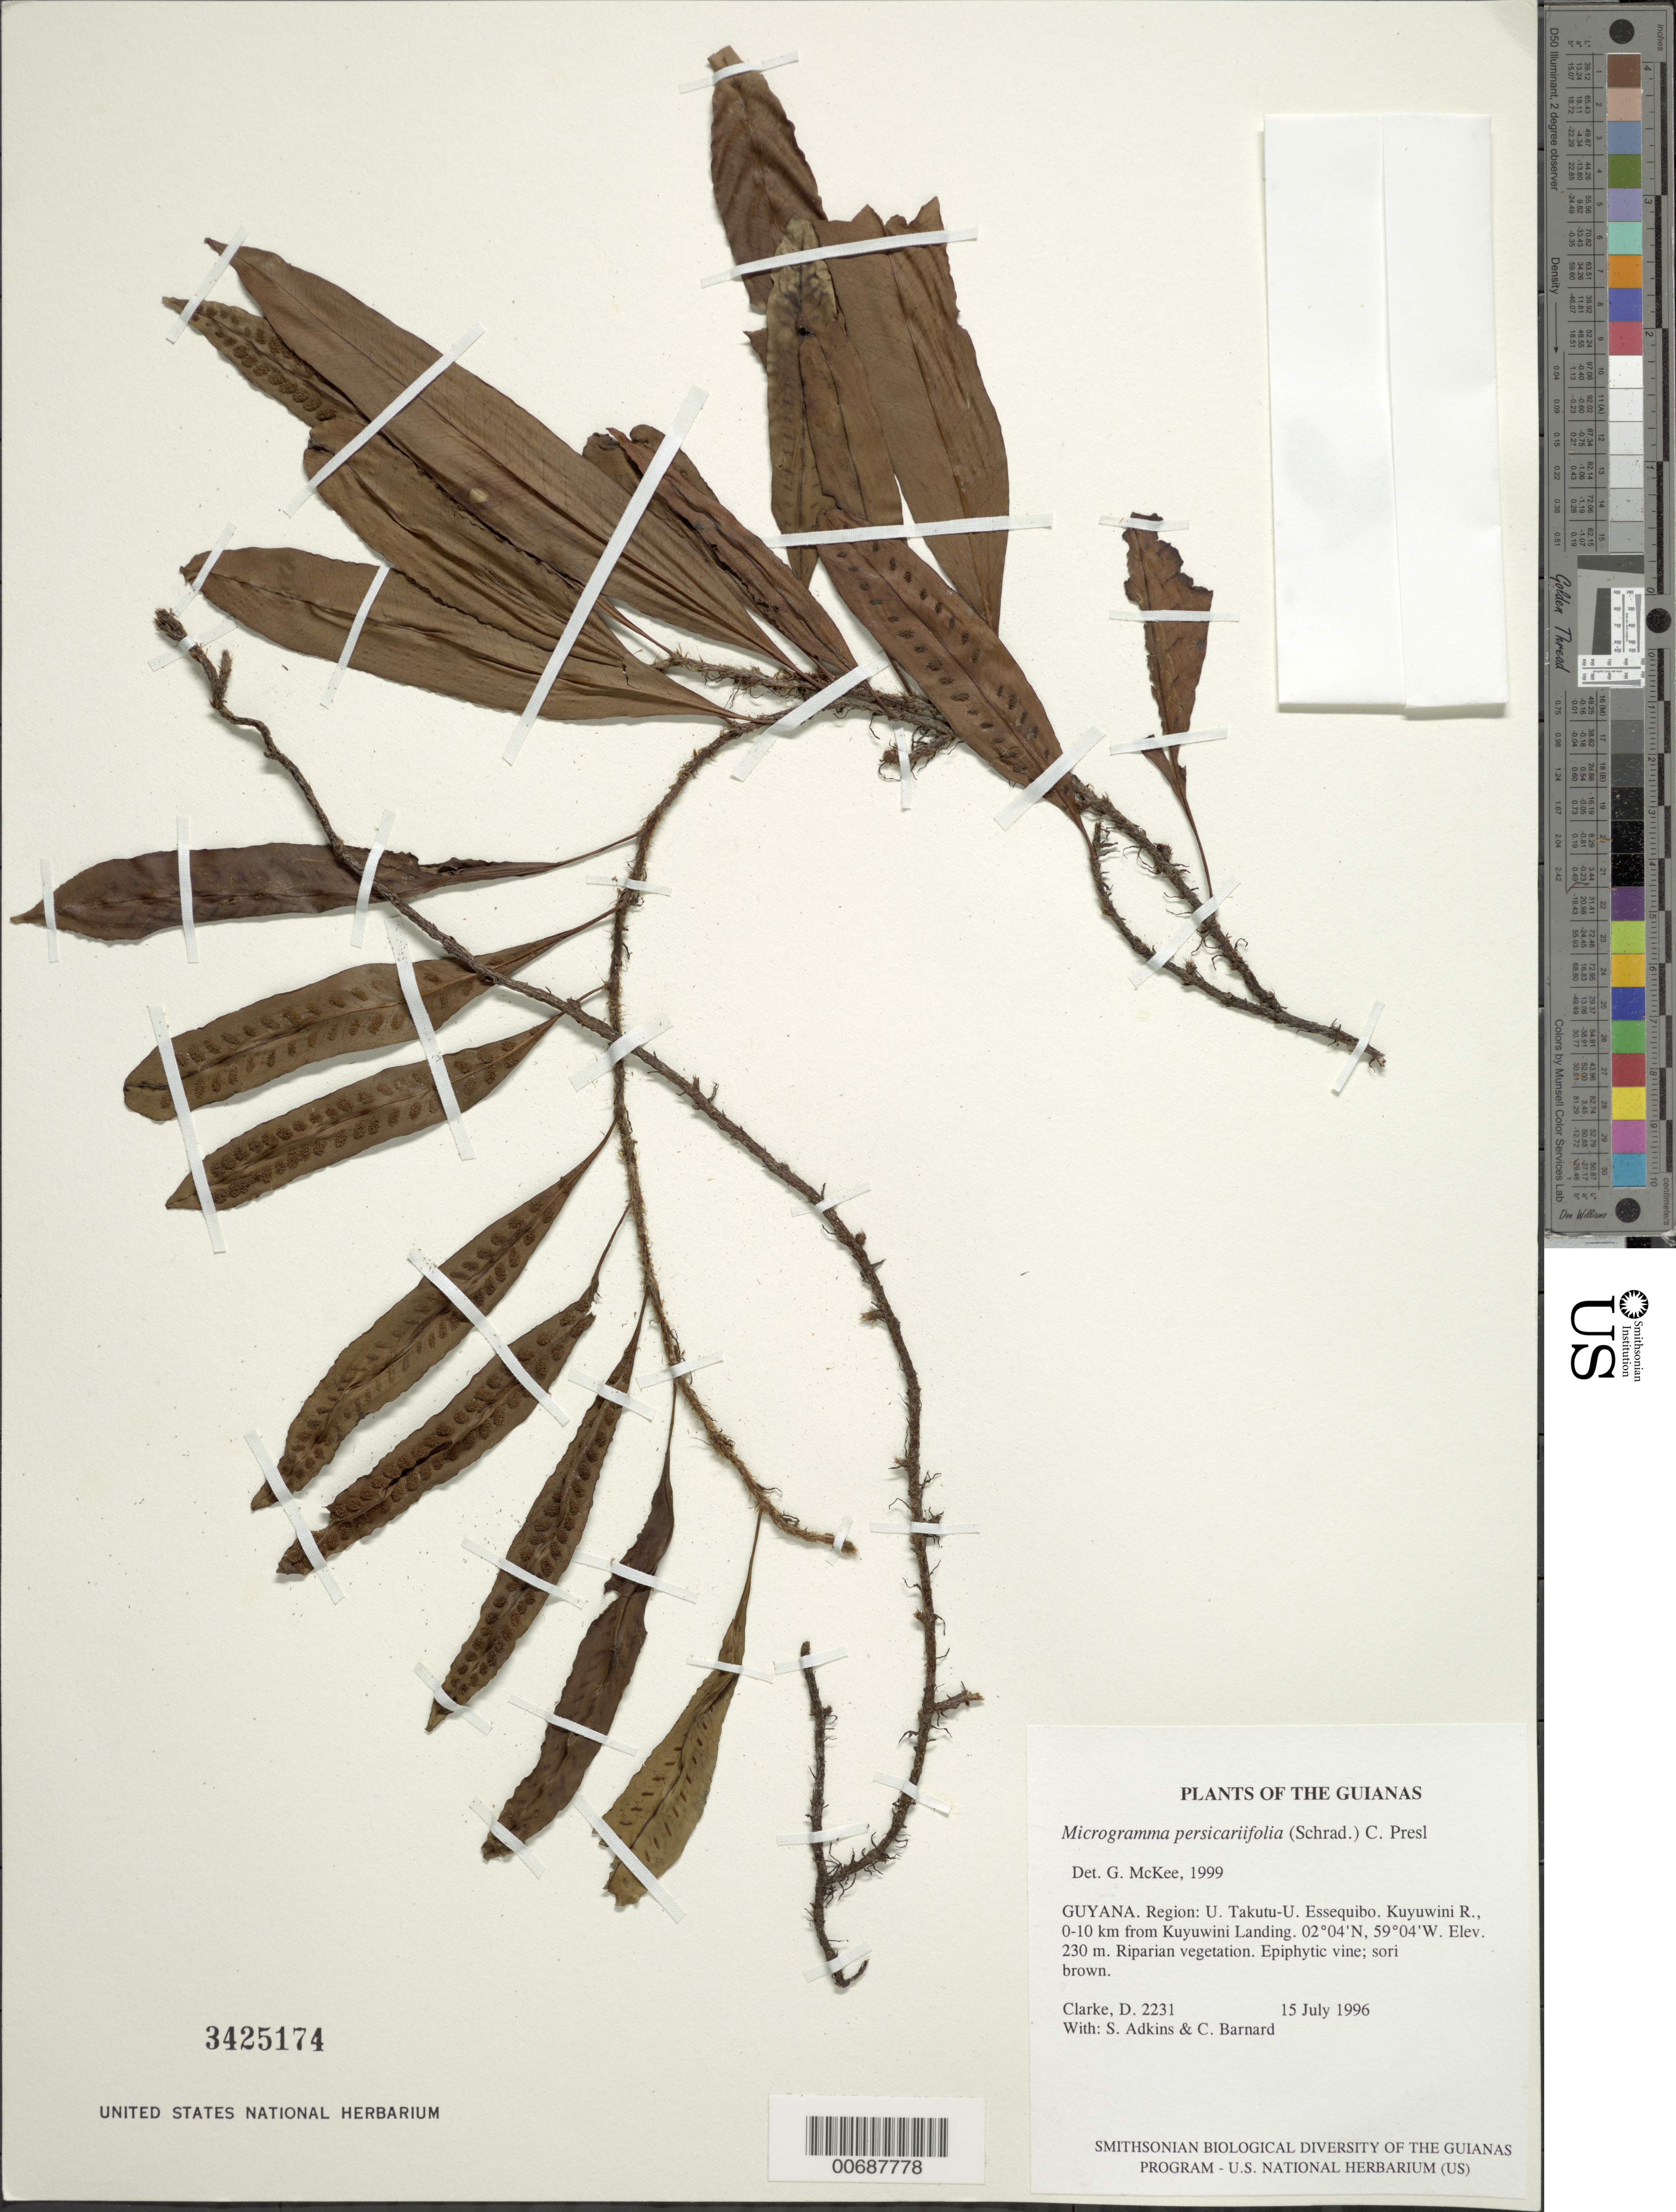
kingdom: Plantae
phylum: Tracheophyta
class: Polypodiopsida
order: Polypodiales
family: Polypodiaceae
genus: Microgramma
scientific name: Microgramma persicariifolia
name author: (Schrad.) C. Presl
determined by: McKee, G. S., (US), NMNH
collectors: H. D. Clarke, S. Adkins & C. Bernard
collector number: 2231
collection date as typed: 15 July 1996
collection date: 1996-07-15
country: Guyana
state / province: U. Takutu-U. Essequibo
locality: Kuyuwini R., 0-10 km from Kuyuwini Landing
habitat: Riparian vegetation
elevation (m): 230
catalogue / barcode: US 3425174